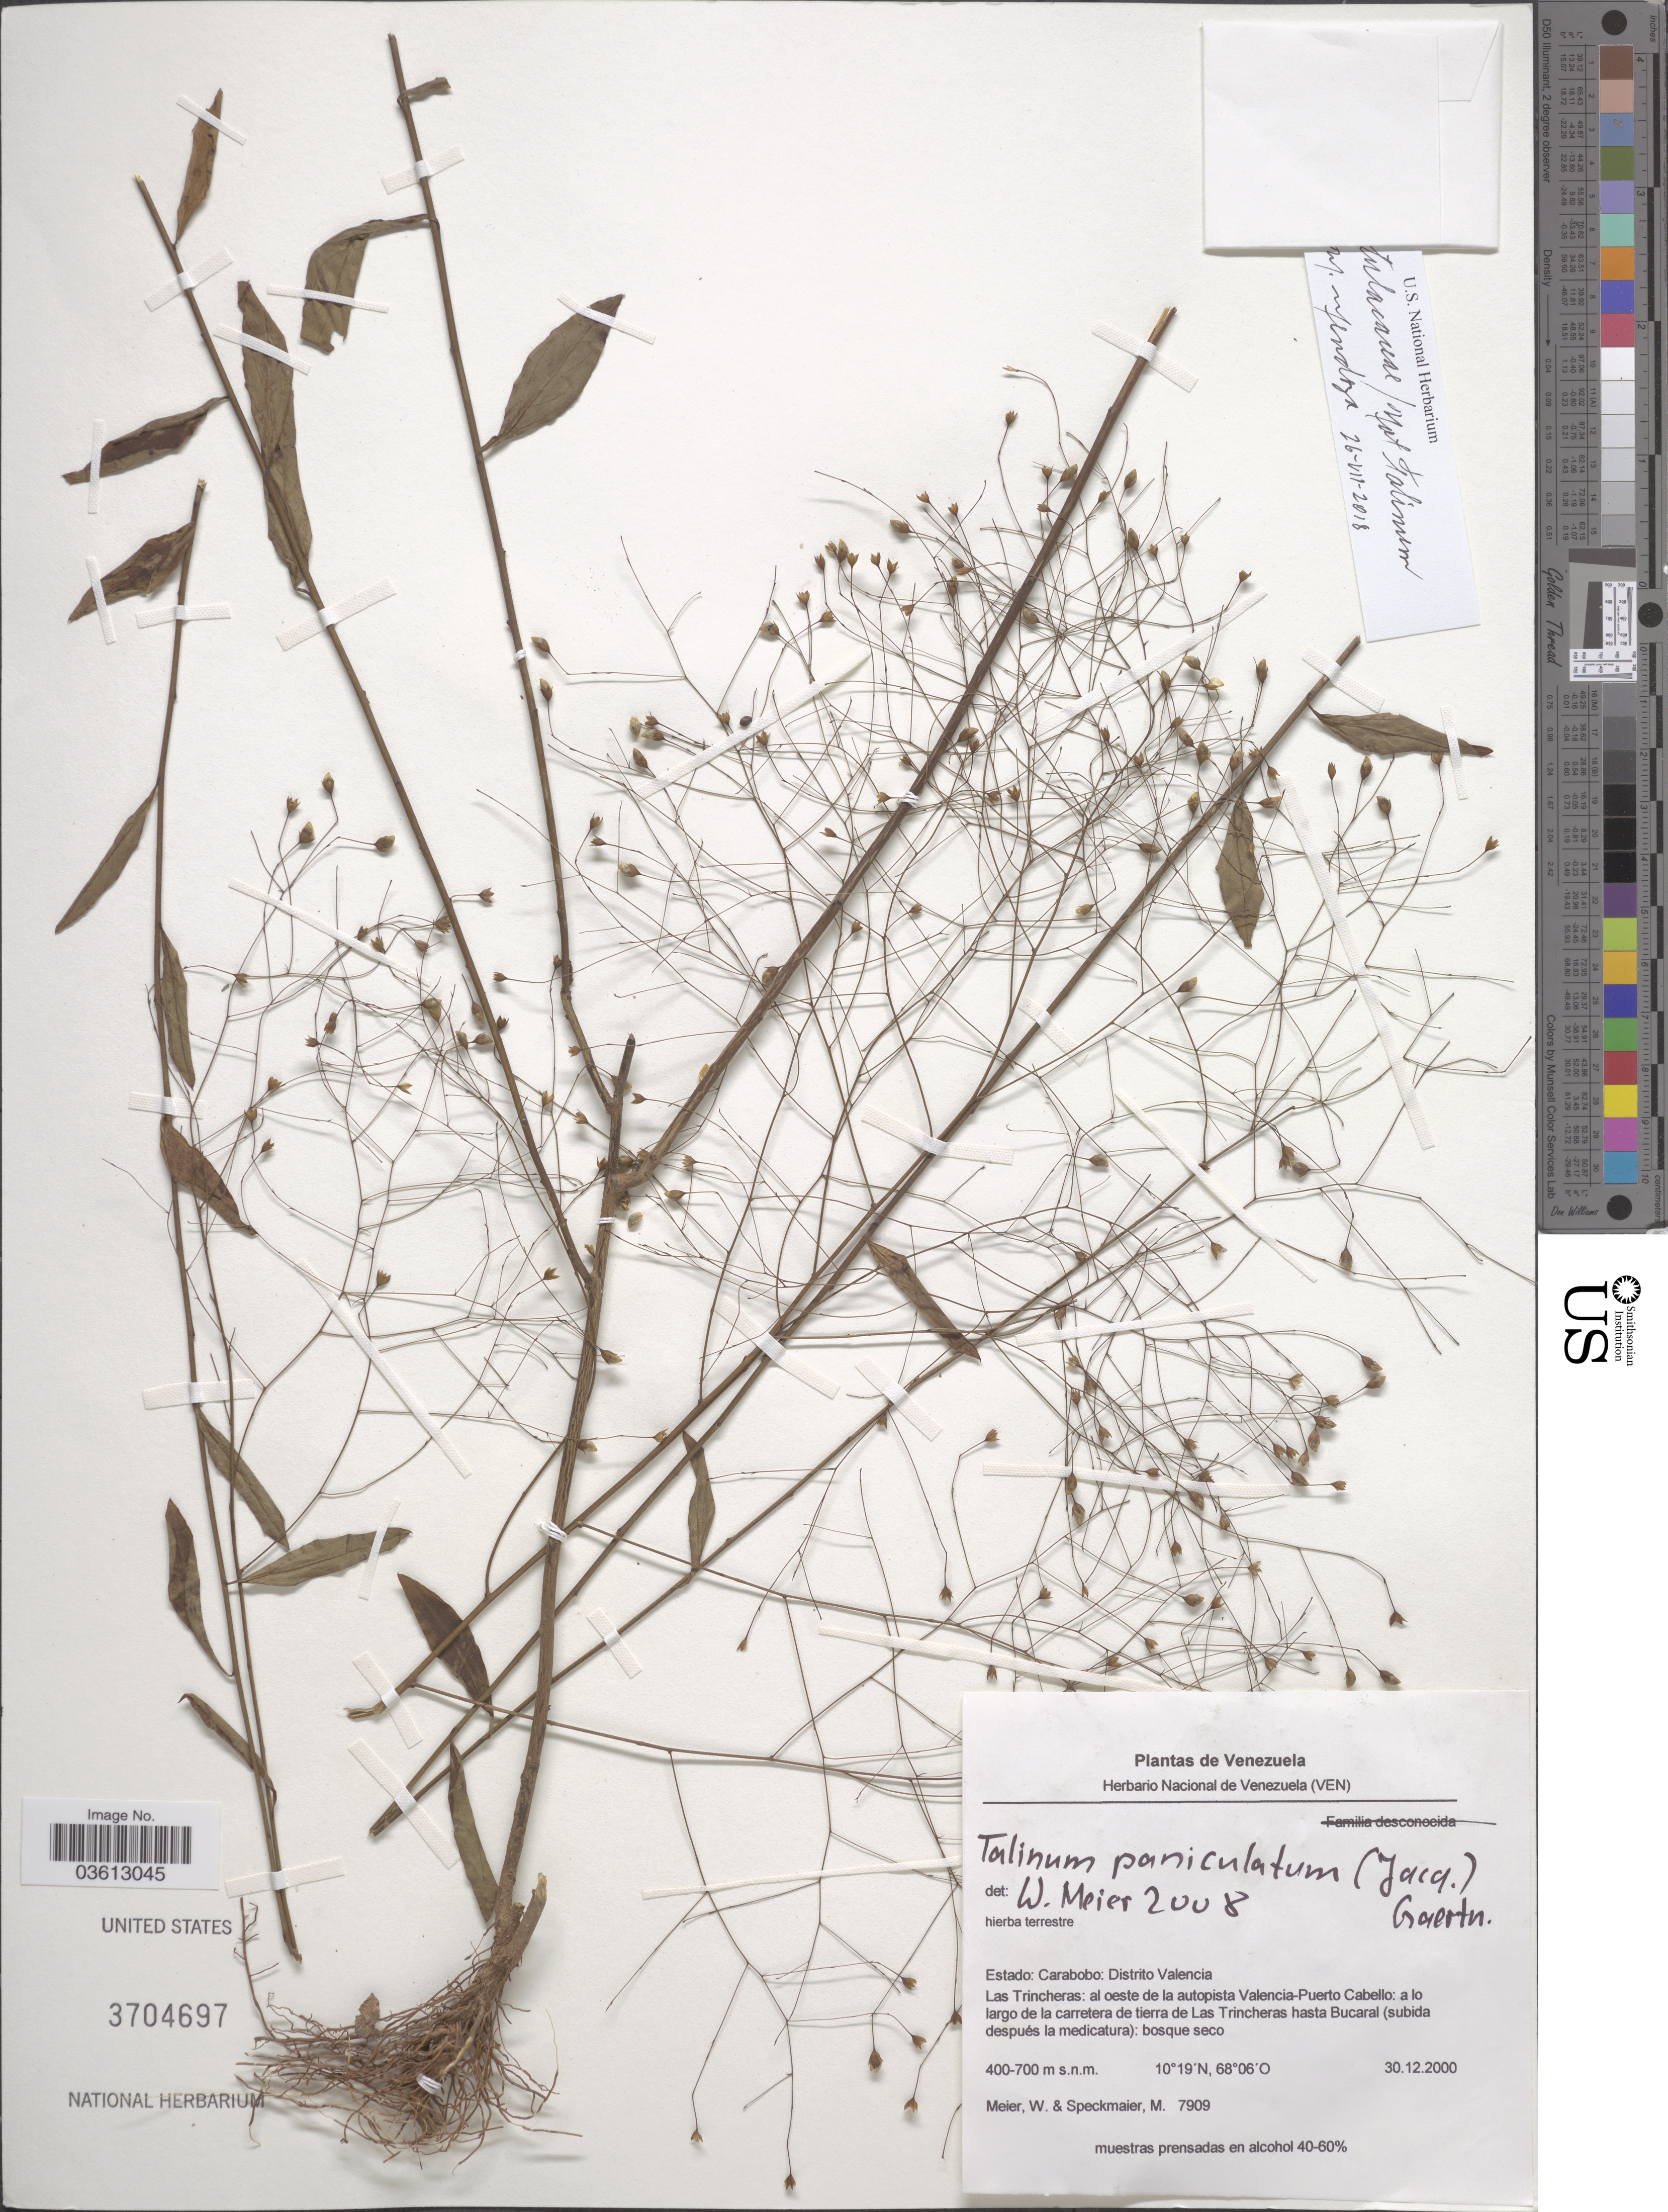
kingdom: Plantae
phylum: Tracheophyta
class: Magnoliopsida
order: Caryophyllales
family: Talinaceae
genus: Talinum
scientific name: Talinum paniculatum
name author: (Jacq.) Gaertn.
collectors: W. Meier & M. Speckmaier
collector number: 7909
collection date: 2000-12-30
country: Venezuela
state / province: Carabobo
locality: Distrito Valencia. Las Trincheras: al oeste de la autopista Valencia-Puerto Cabello: a lo largo de la carretera de tierra de Las Trincheras hasta Bucaral.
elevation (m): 400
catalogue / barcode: US 3704697